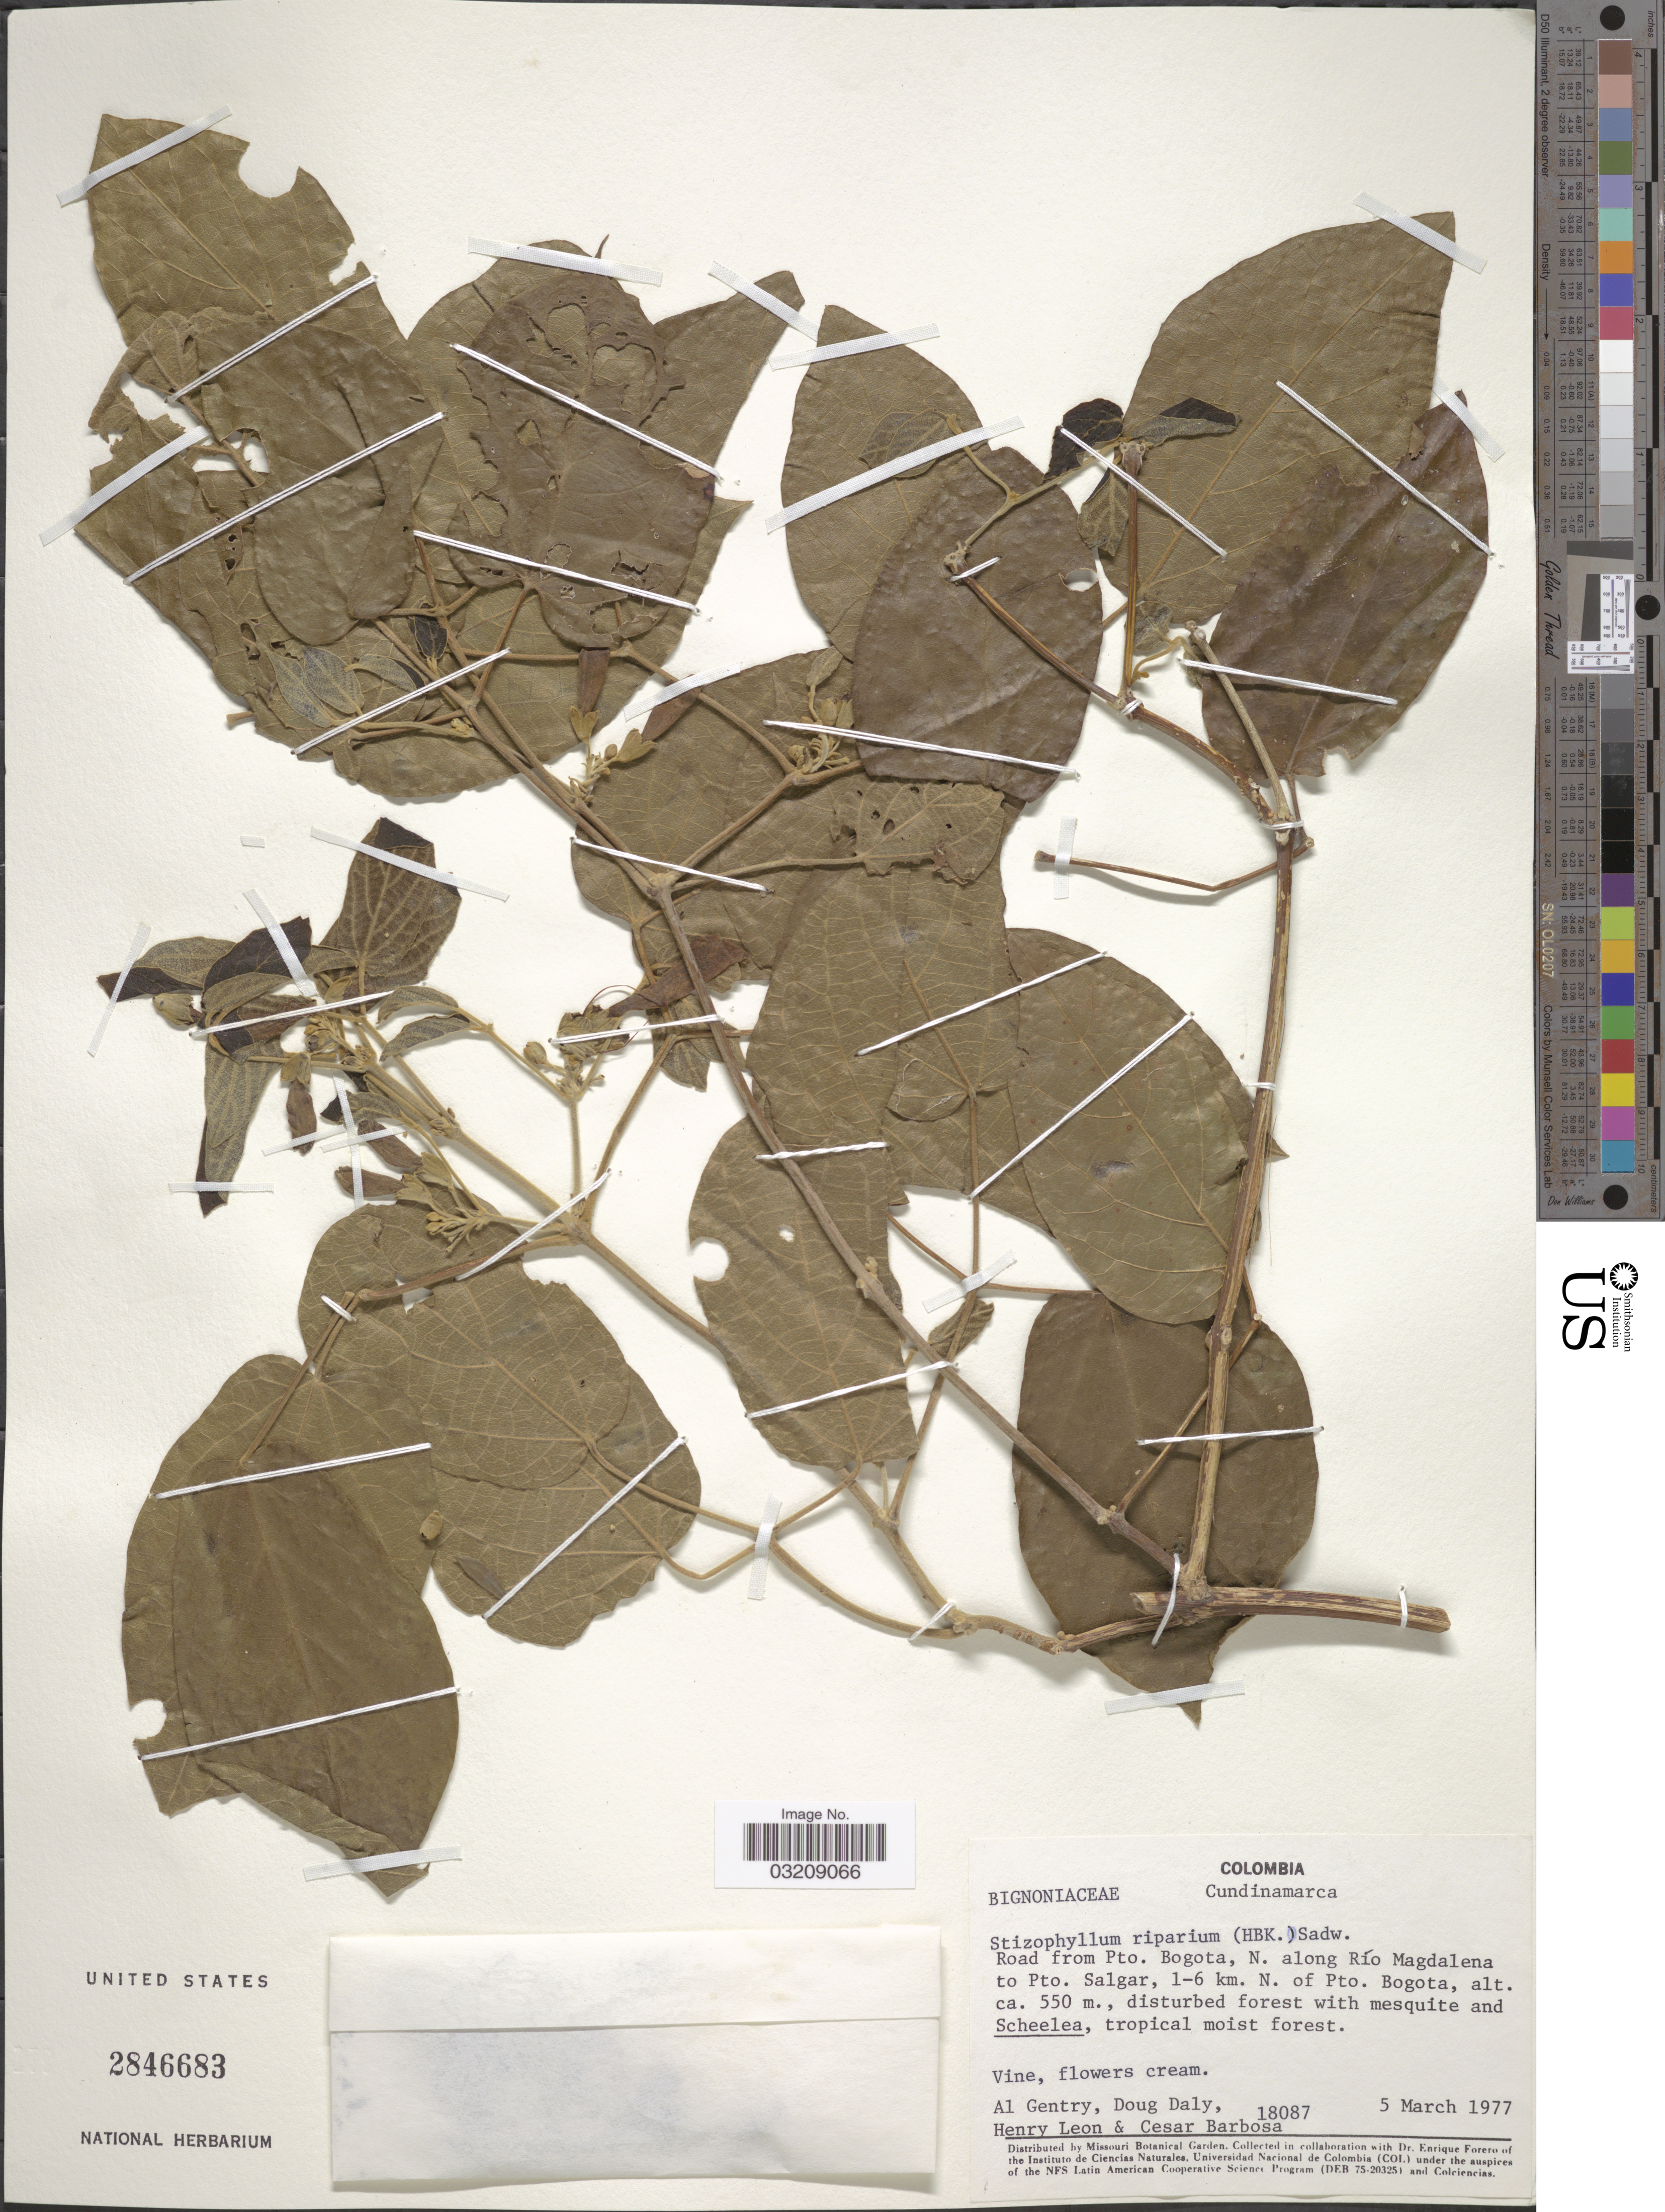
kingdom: Plantae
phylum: Tracheophyta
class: Magnoliopsida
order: Lamiales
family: Bignoniaceae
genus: Stizophyllum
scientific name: Stizophyllum riparium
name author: (Kunth) Sandwith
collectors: A. H. Gentry, D. C. Daly, Henry Leon & C. E. Barbosa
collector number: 18087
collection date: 1977-03-05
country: Colombia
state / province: Cundinamarca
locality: Road from Pto. Bogota, N. along Río Magdalena to Pto. Salgar, 1-6 km. N. of Pto. Bogota.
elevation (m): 550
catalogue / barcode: US 2846683